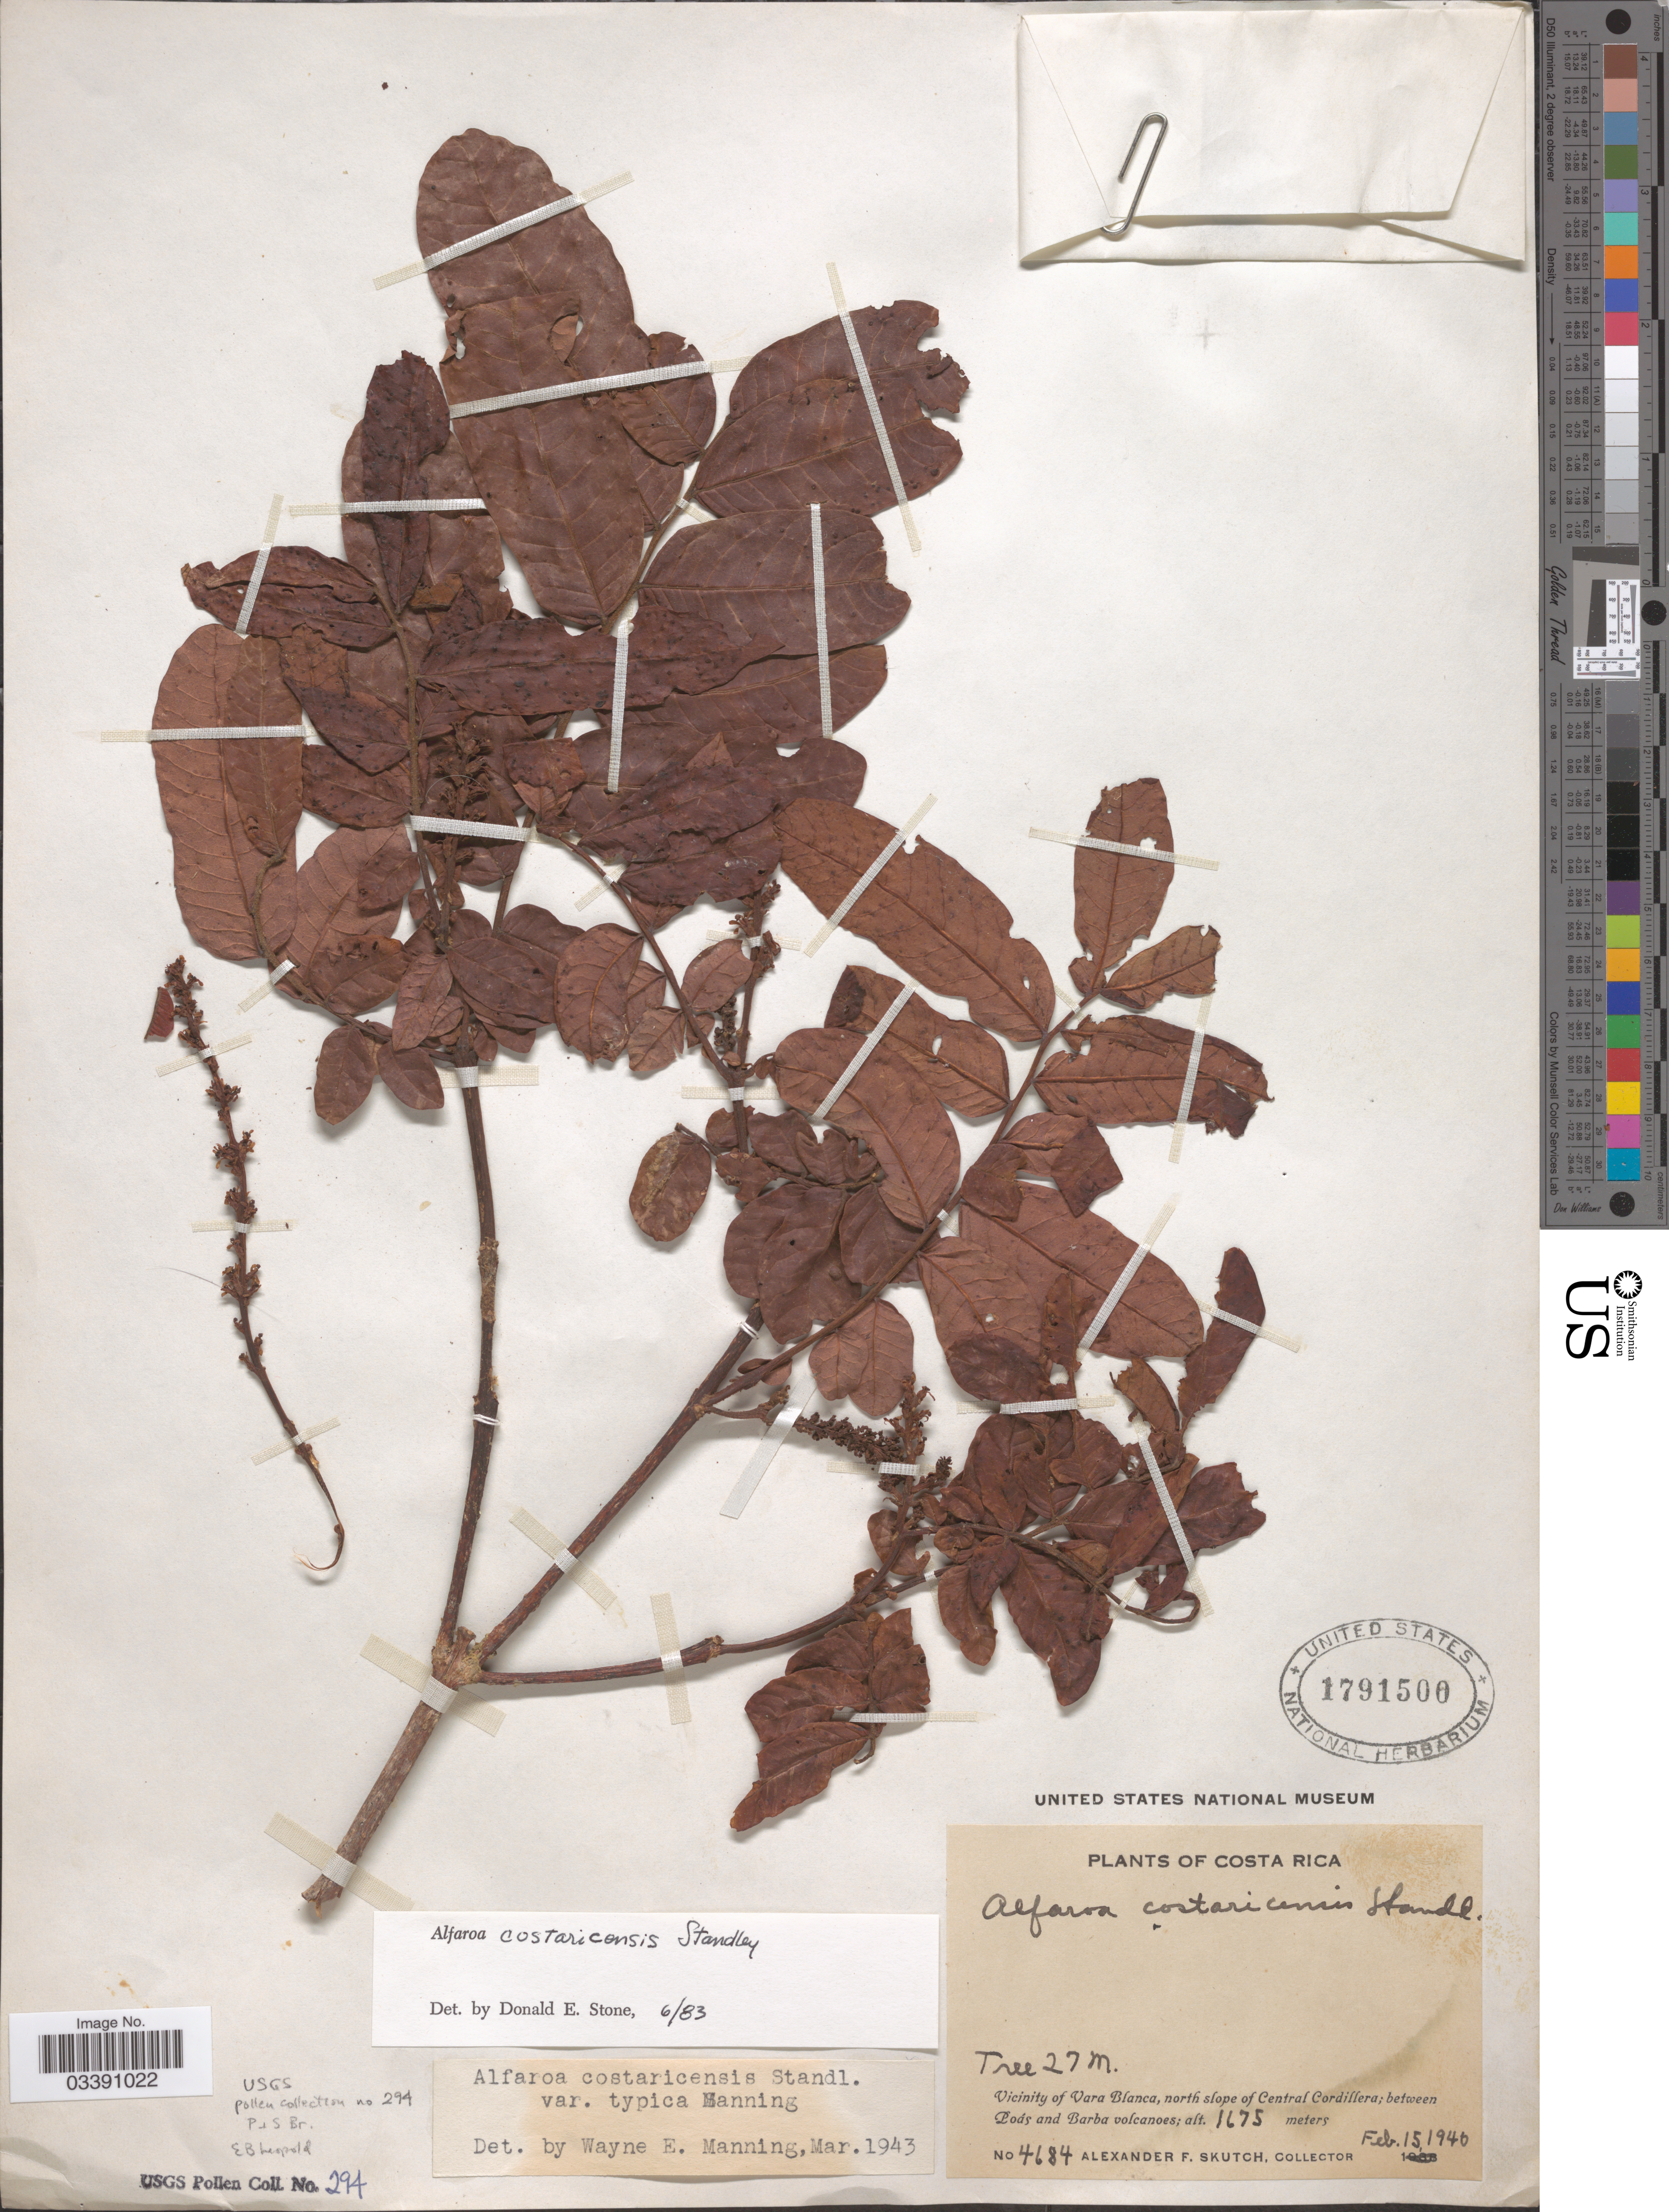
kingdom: Plantae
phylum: Tracheophyta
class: Magnoliopsida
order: Fagales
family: Juglandaceae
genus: Alfaroa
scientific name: Alfaroa costaricensis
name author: Standl.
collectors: A. F. Skutch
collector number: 4684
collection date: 1940-02-15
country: Costa Rica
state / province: Heredia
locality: Vicinity of Vara Blanca, north slope of Central Cordillera; between Poás and Barba volcanoes.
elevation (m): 1675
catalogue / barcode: US 1791500